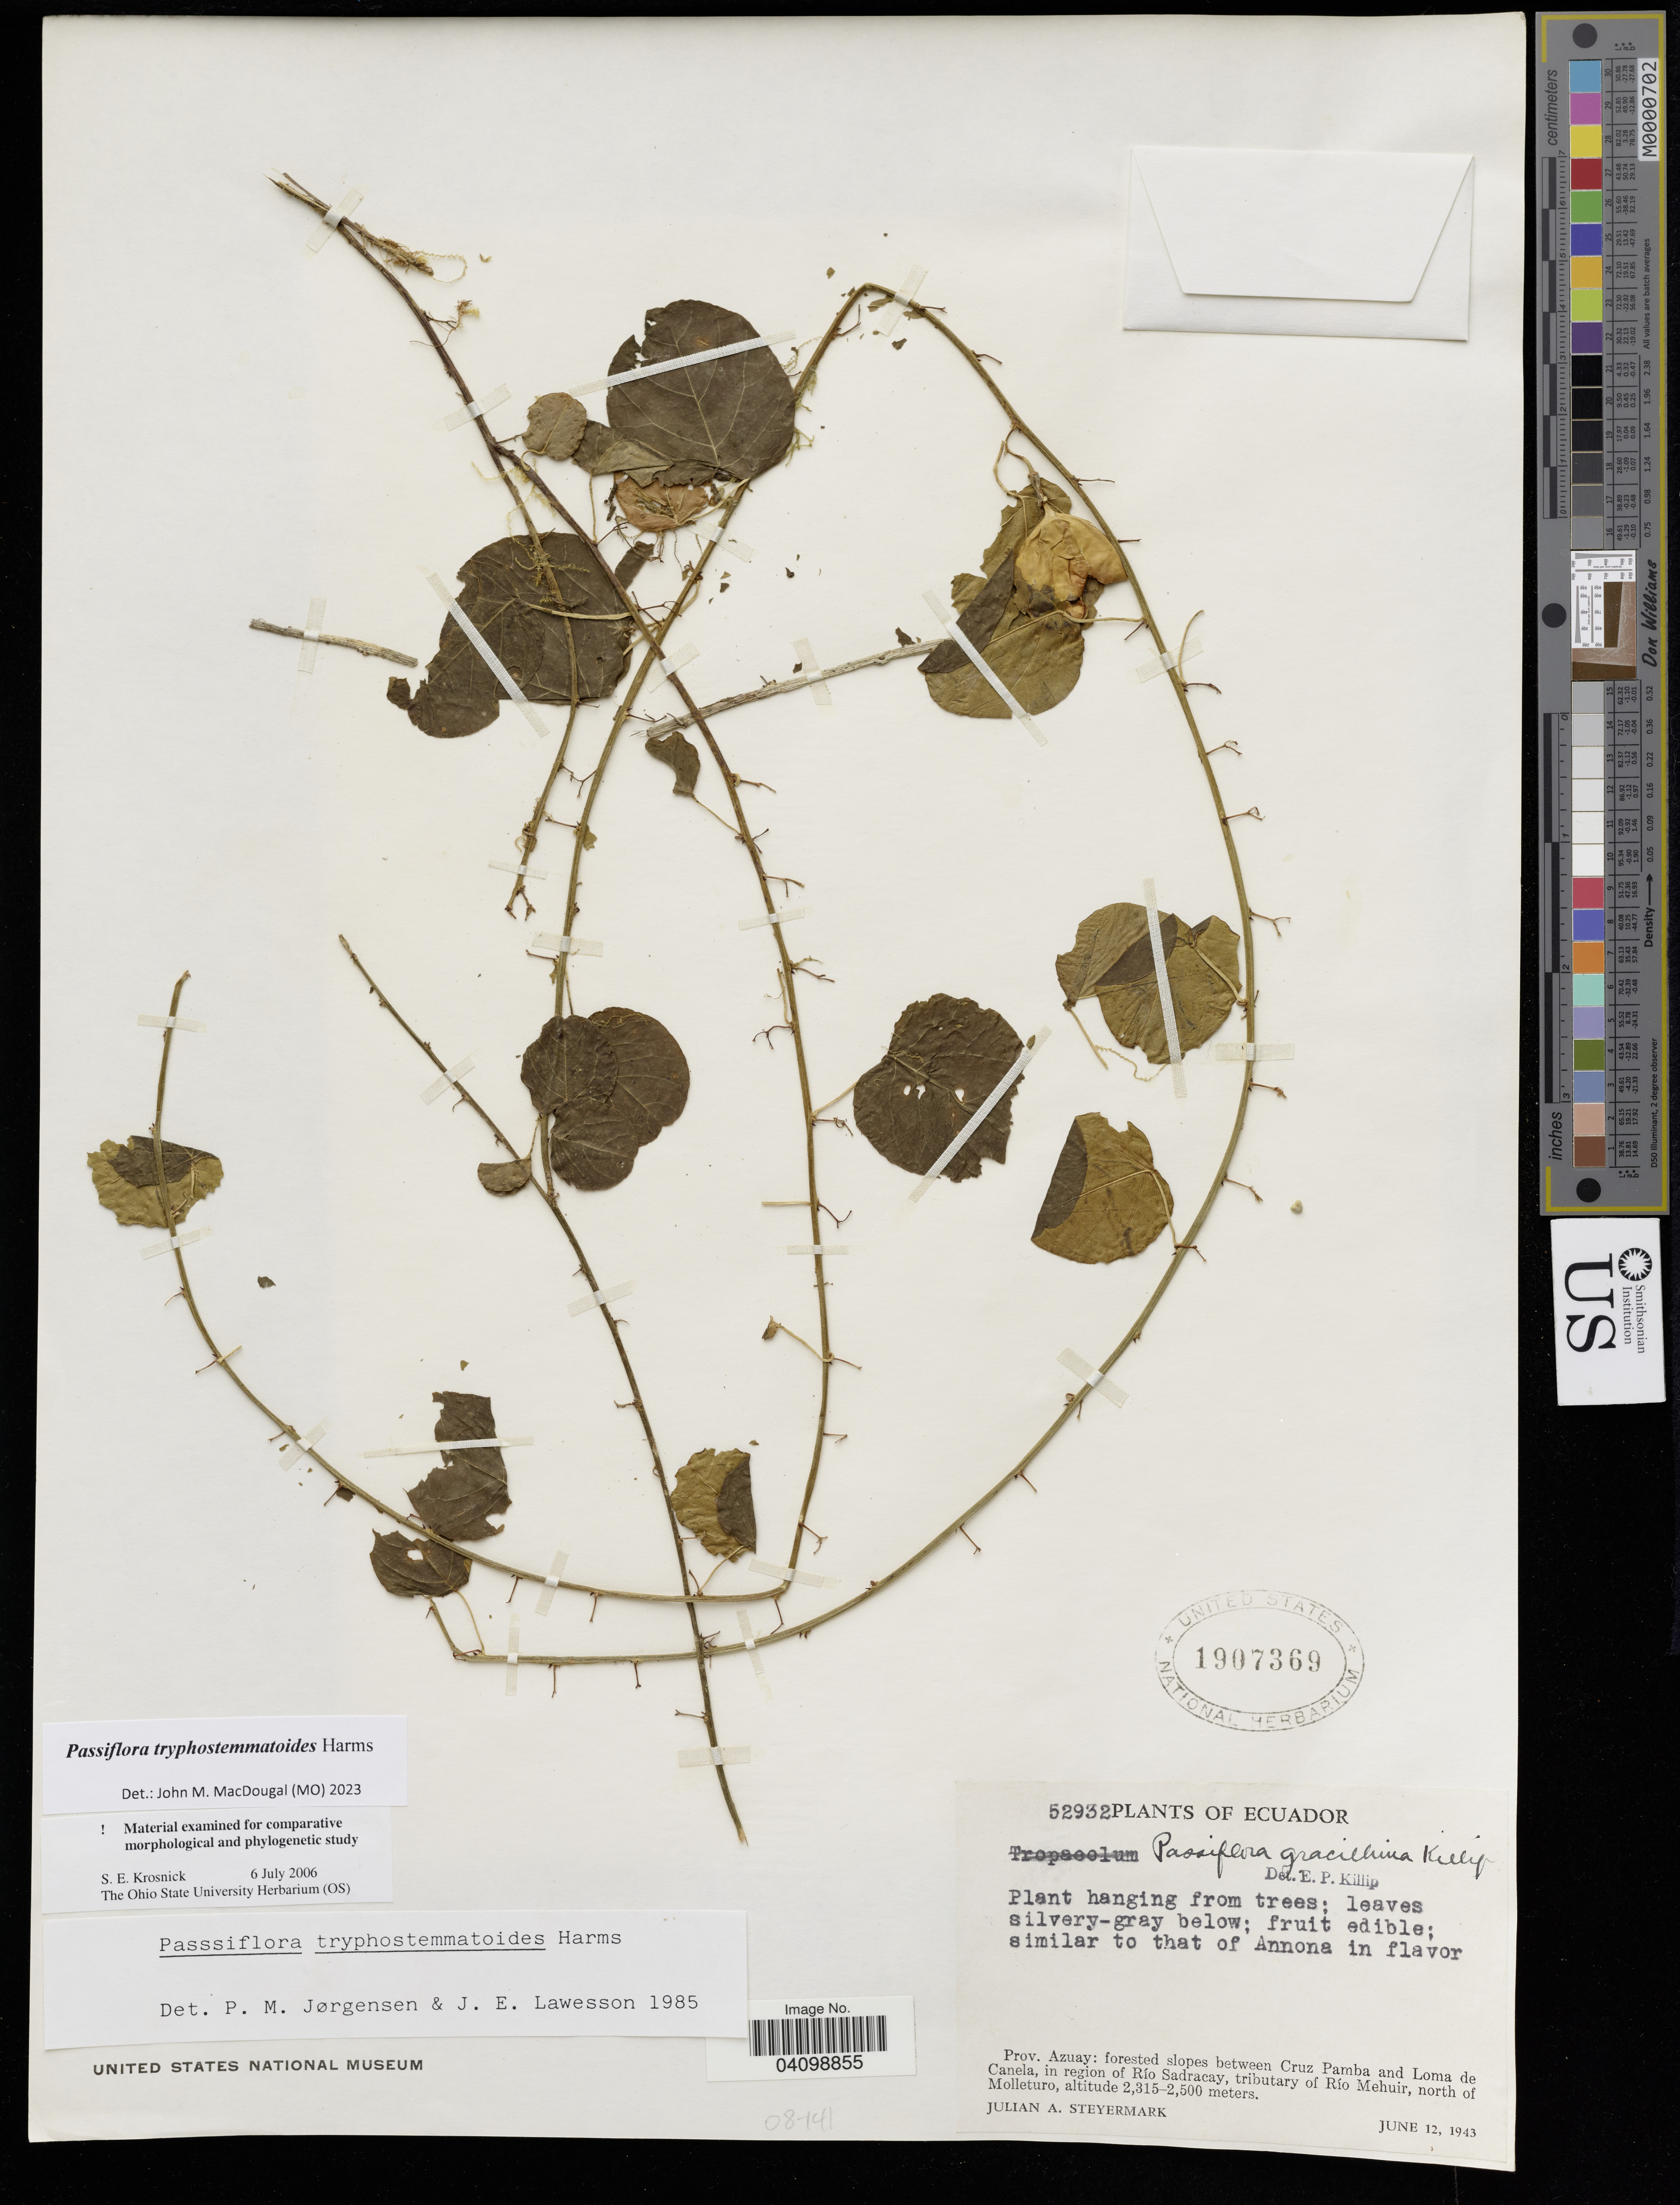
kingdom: Plantae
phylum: Tracheophyta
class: Magnoliopsida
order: Malpighiales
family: Passifloraceae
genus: Passiflora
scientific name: Passiflora tryphostemmatoides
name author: Harms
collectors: J. Steyermark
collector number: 52932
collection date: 1943-06-12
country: Ecuador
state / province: Azuay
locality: Forested slopes between Cruz Pamba and Loma de Canela, in region of Río Sadracay, tributary of Río Mehuir, north of Molleturo.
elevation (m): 2315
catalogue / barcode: US 1907369